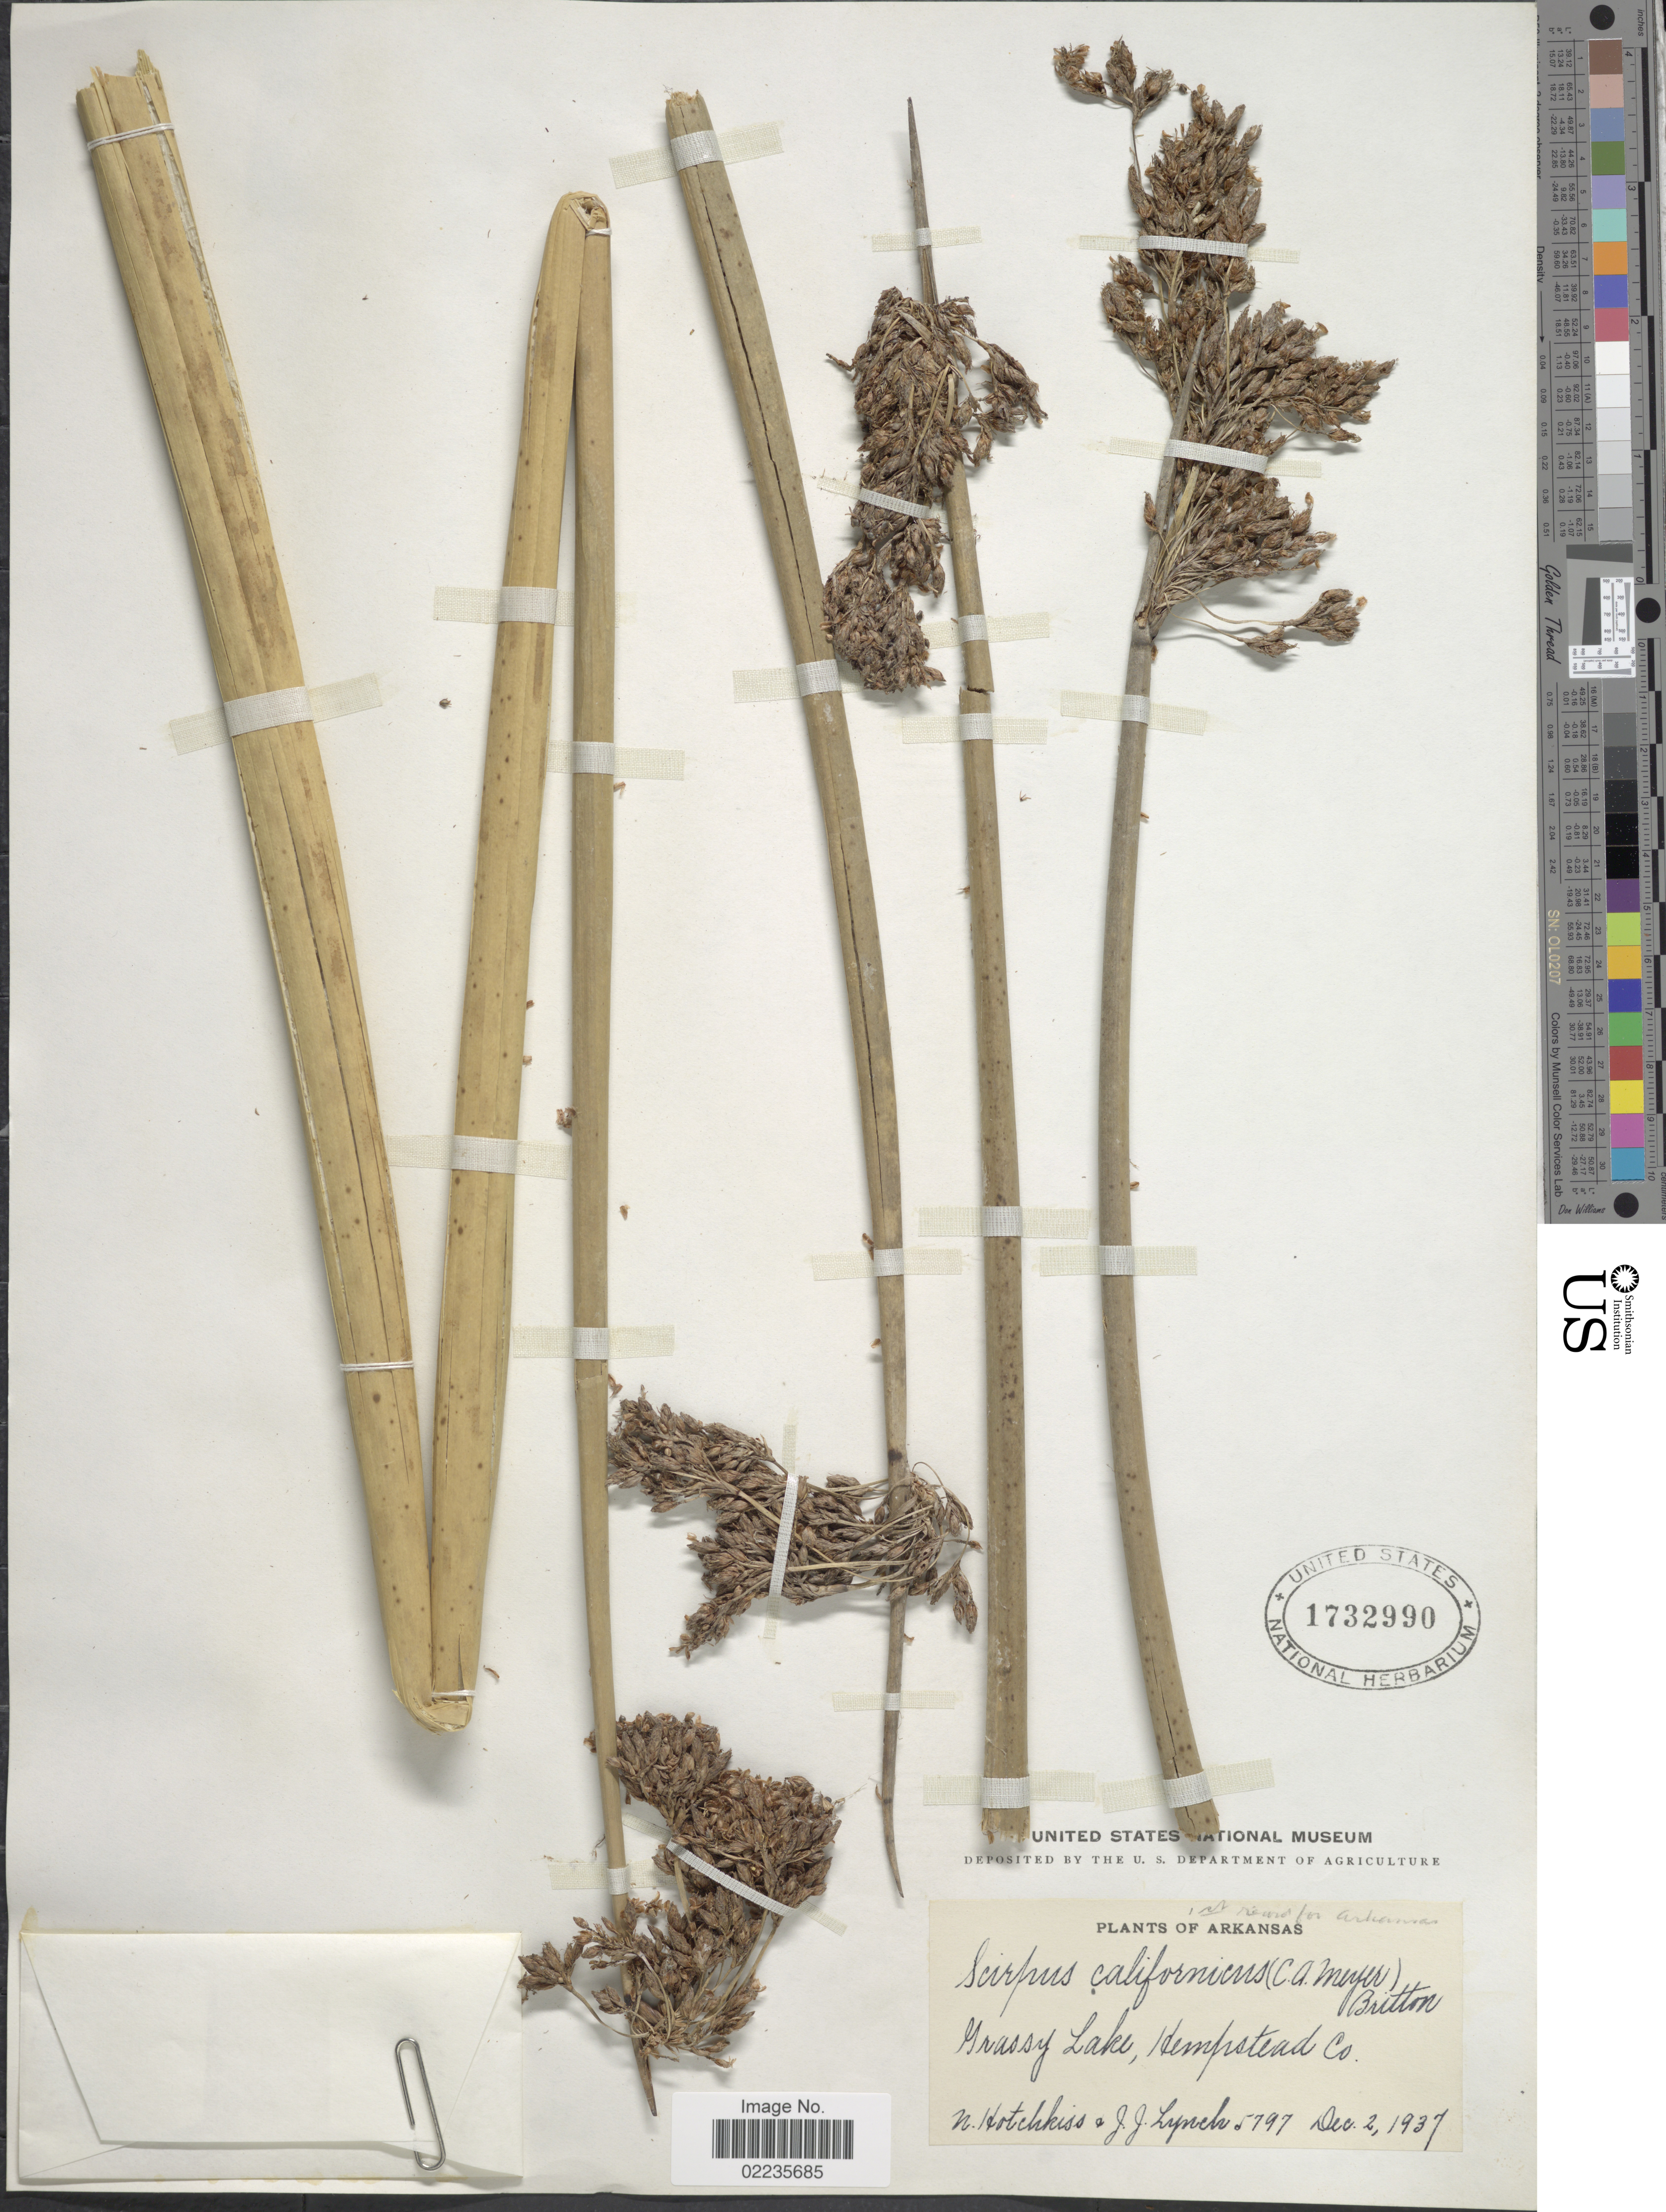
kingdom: Plantae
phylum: Tracheophyta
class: Liliopsida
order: Poales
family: Cyperaceae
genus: Schoenoplectus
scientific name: Schoenoplectus californicus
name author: (C.A. Mey.) Soják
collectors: N. Hotchkiss & J. Lynch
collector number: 5797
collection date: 1937-12-02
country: United States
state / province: Arkansas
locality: Grassy Lake, Kempstead Co.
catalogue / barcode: US 1732990